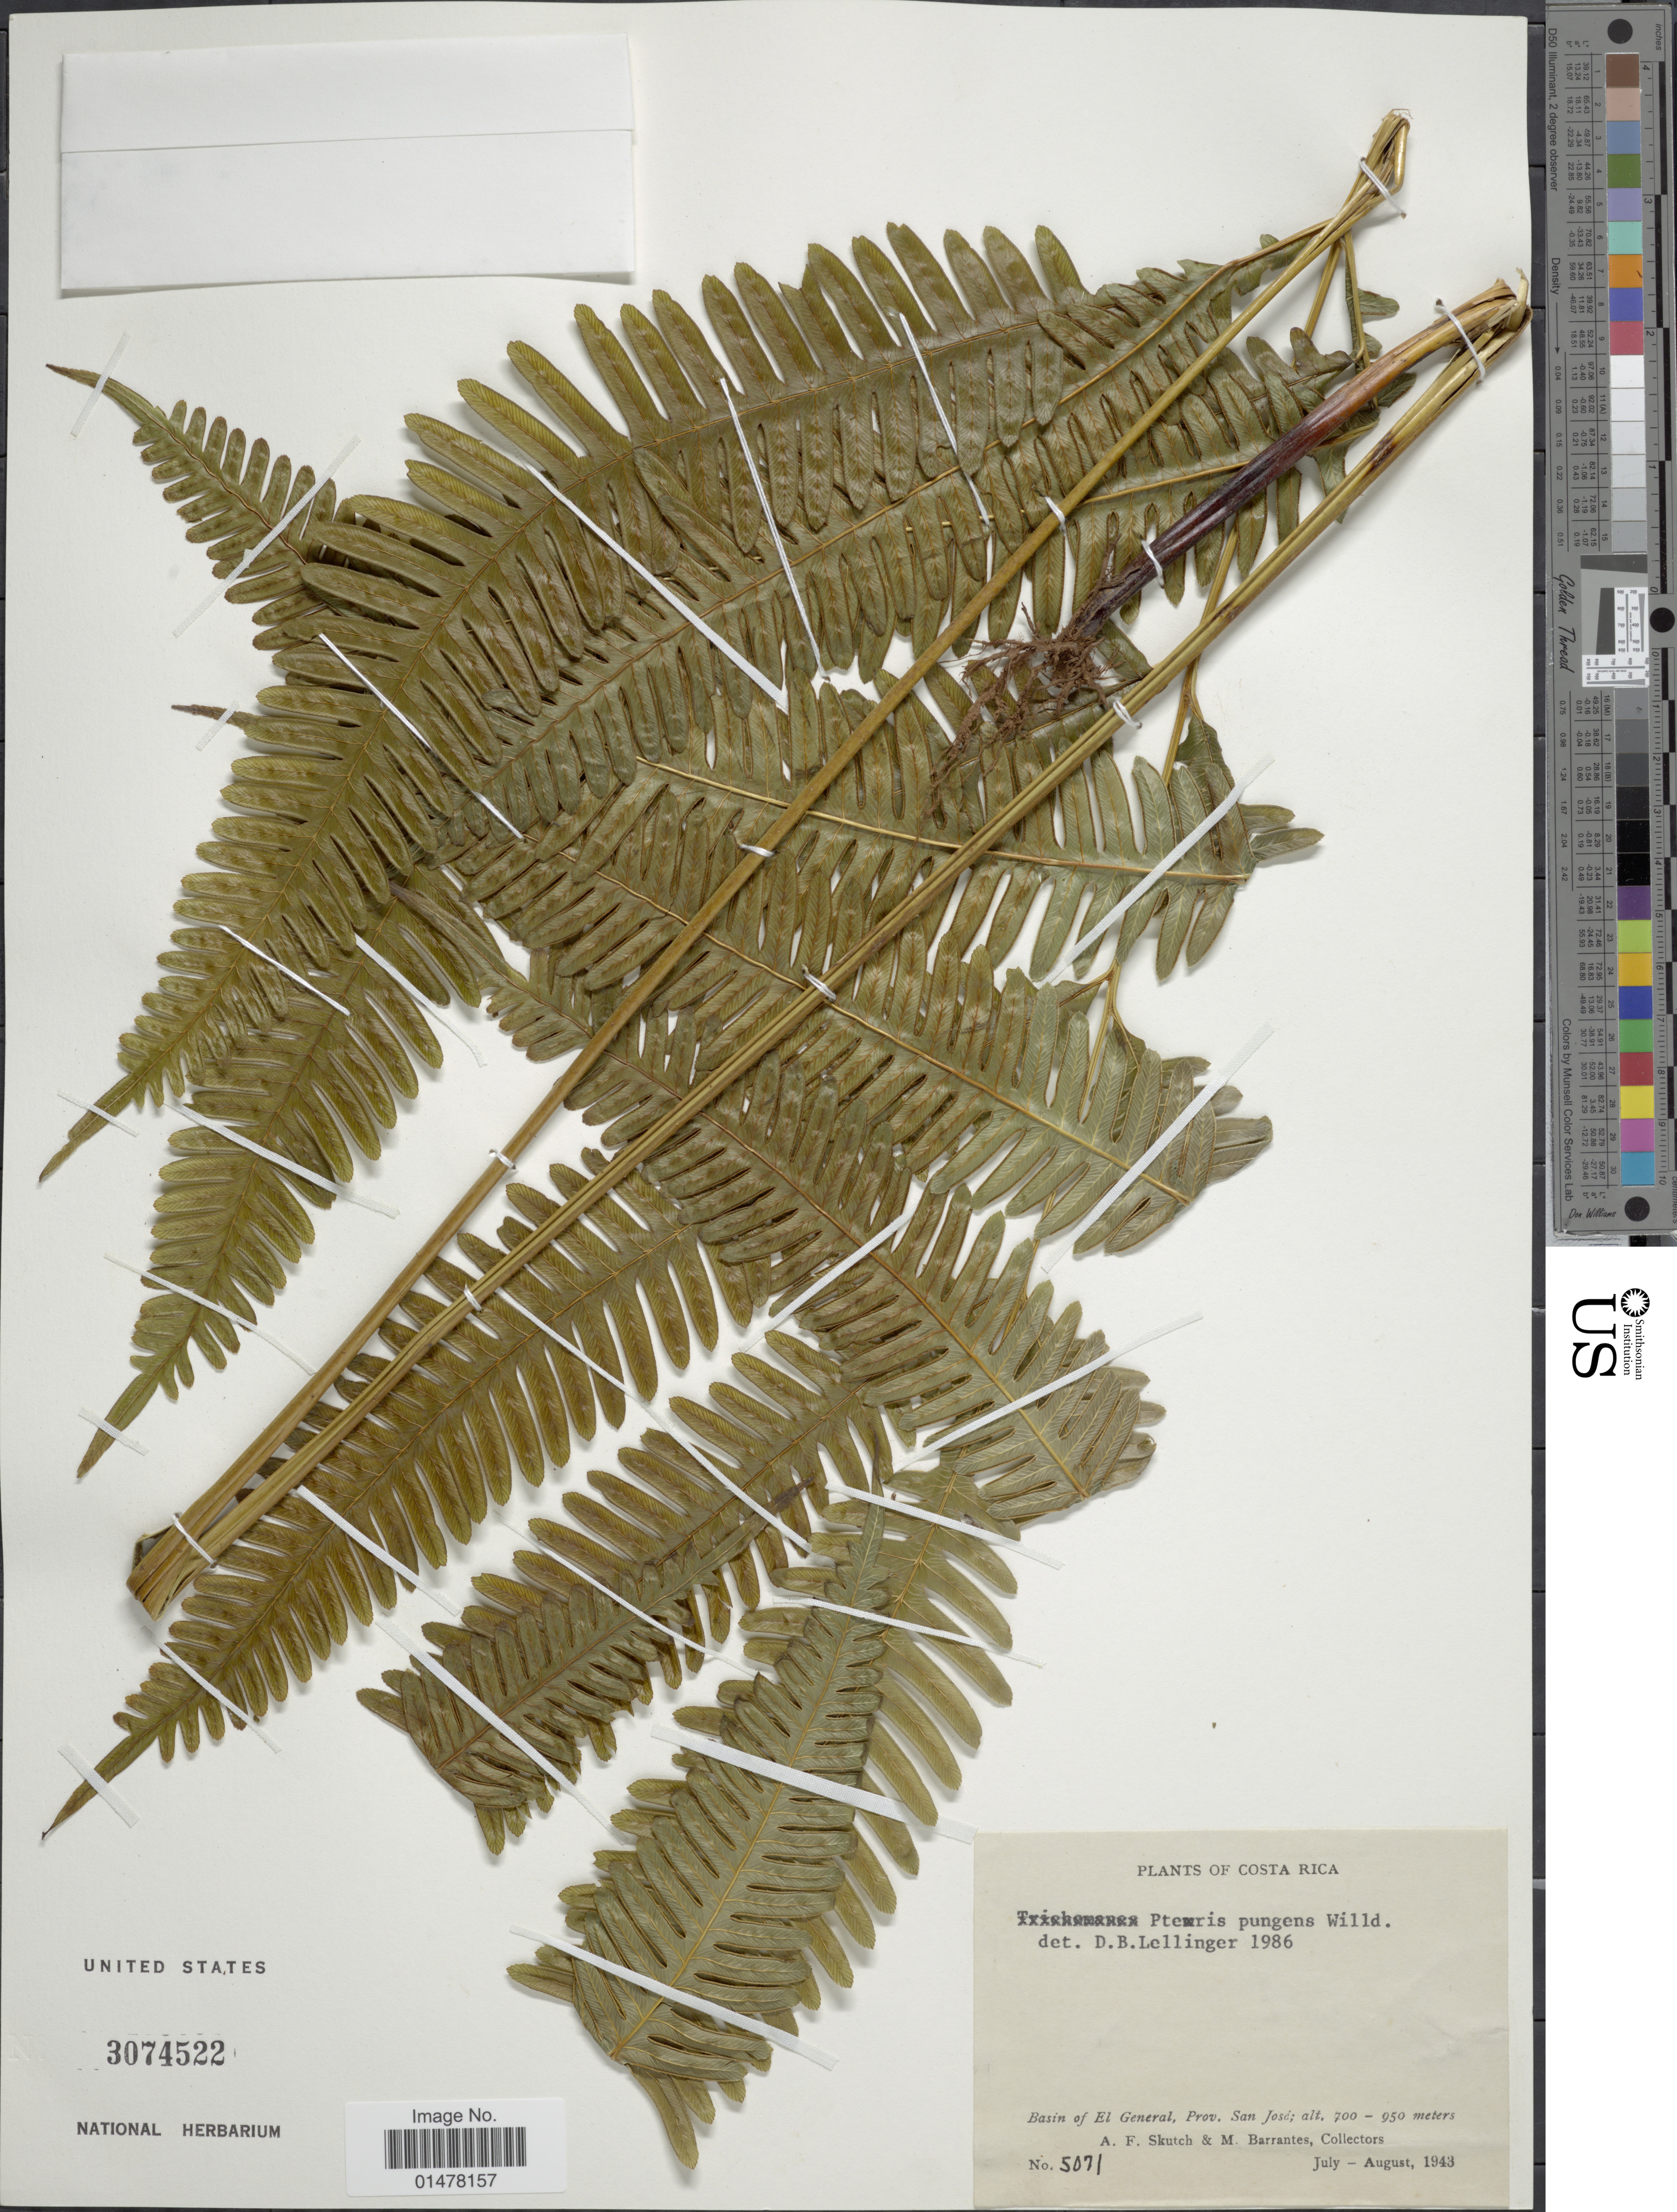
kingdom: Plantae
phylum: Tracheophyta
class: Polypodiopsida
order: Polypodiales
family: Pteridaceae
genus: Pteris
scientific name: Pteris pungens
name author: Willd.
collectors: A. F. Skutch & M. Barrantes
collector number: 5071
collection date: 1943-07/1943-08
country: Costa Rica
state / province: San José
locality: Plants of Costa Rica, Basin of El General, Prov. San José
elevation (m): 700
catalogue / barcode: US 3074522